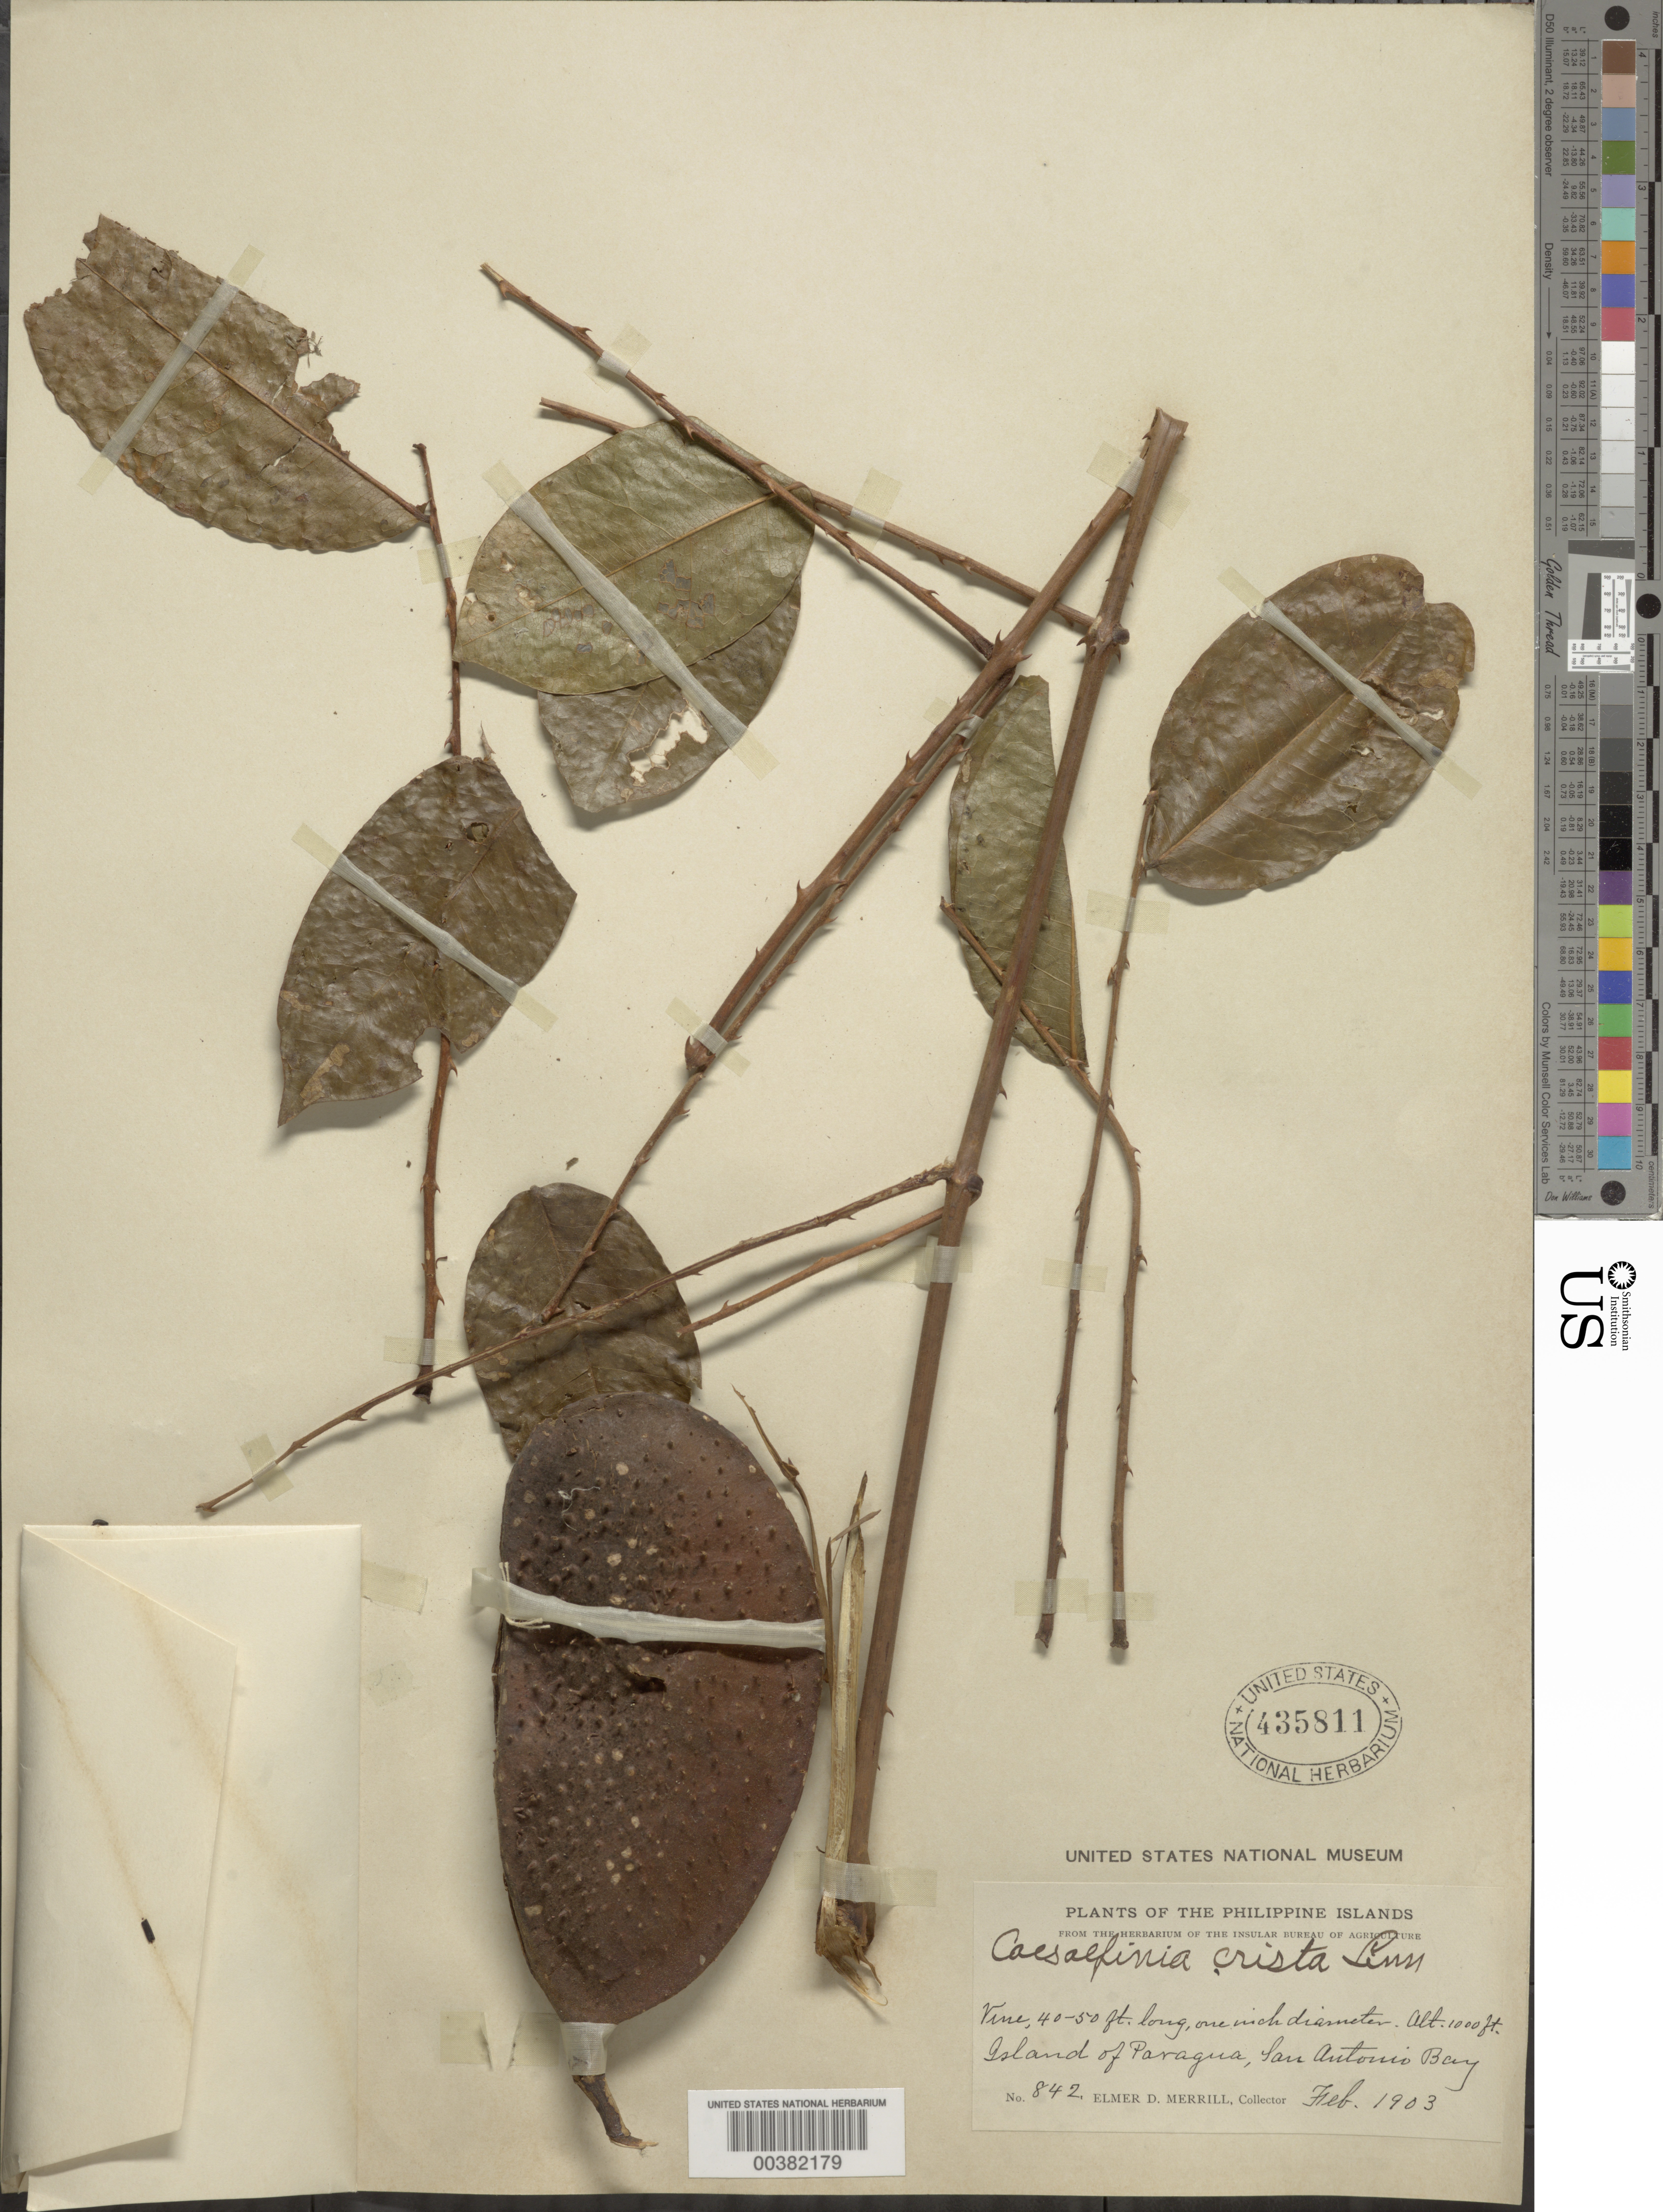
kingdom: Plantae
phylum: Tracheophyta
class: Magnoliopsida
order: Fabales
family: Fabaceae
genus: Guilandina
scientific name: Guilandina major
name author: (Medik.) Small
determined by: Strong, Mark T., (BOT), Smithsonian Institution - National Museum of Natural History (UNITED STATES)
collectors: E. D. Merrill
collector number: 842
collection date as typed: Feb 1903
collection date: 1903-02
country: Philippines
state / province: Mimaropa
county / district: Palawan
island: Palawan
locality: Paragua i. [= palawan island], san antonio bay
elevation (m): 305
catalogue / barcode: US 435811